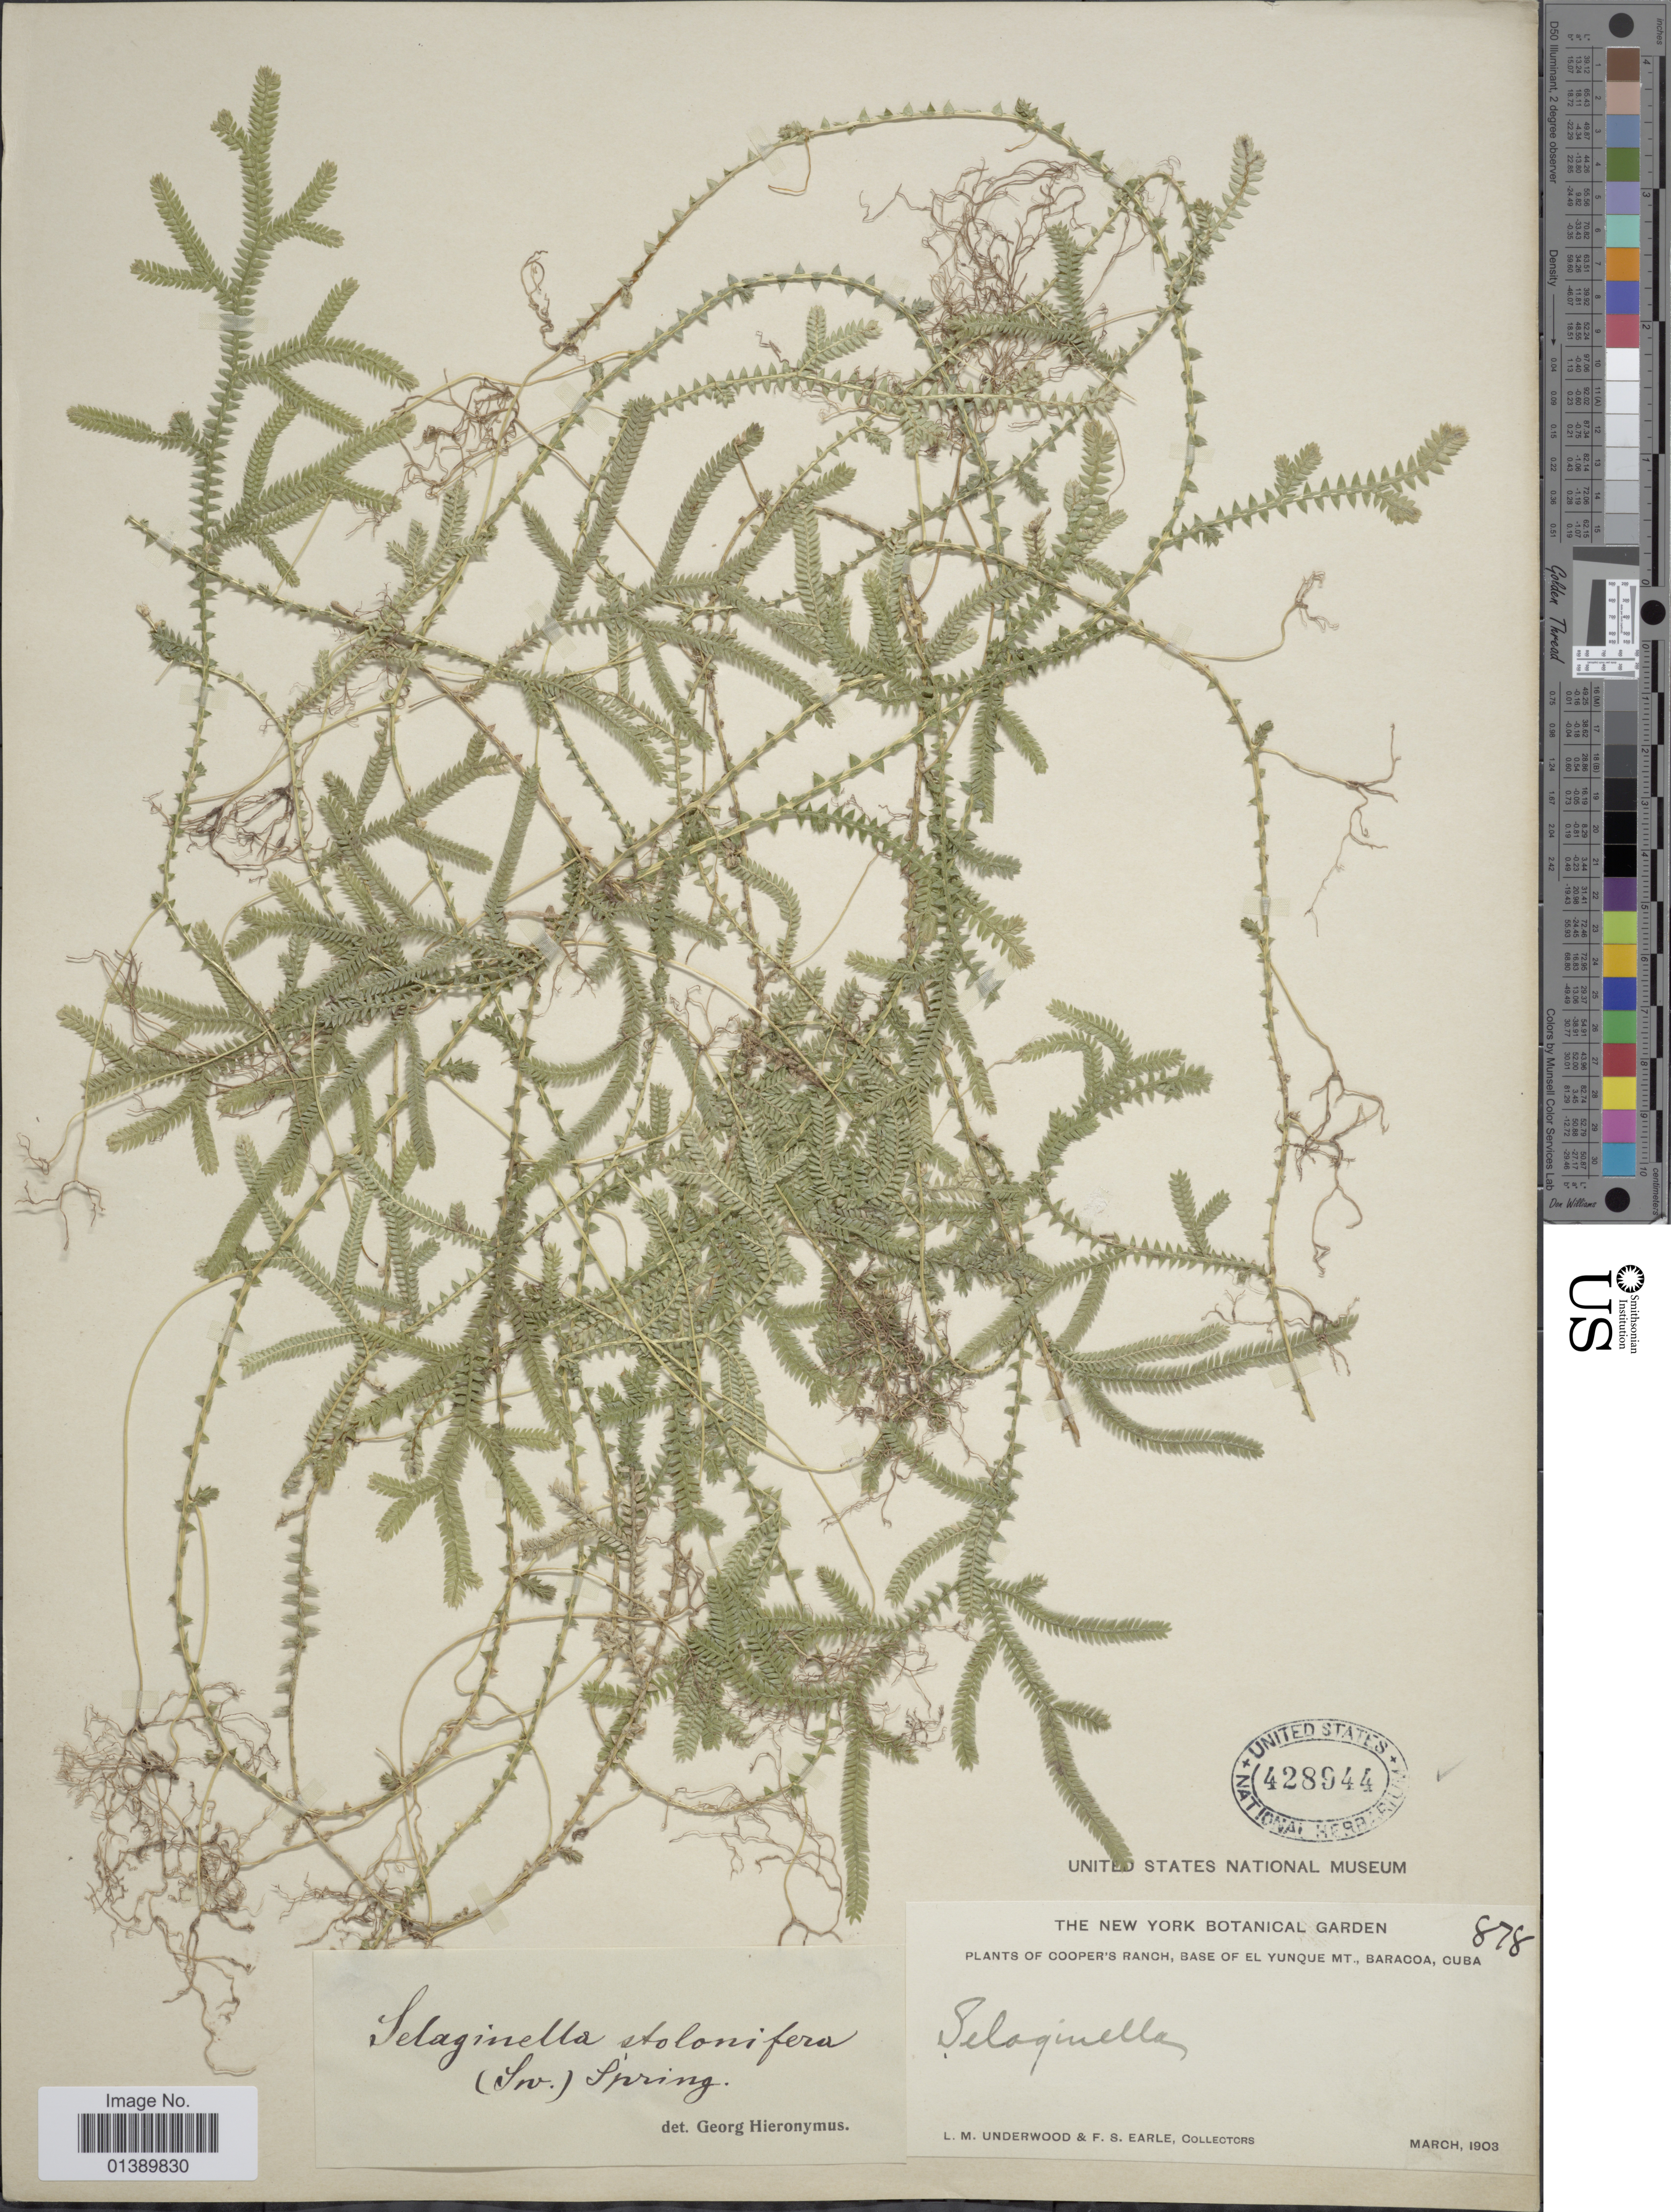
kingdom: Plantae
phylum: Tracheophyta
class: Lycopodiopsida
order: Selaginellales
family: Selaginellaceae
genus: Selaginella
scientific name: Selaginella plumosa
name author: (L.) C. Presl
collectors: L. M. Underwood & F. S. Earle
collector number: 878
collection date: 1903-03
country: Cuba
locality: Cooper's Ranch, base of El Yunque Mt., Baracoa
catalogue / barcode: US 428944